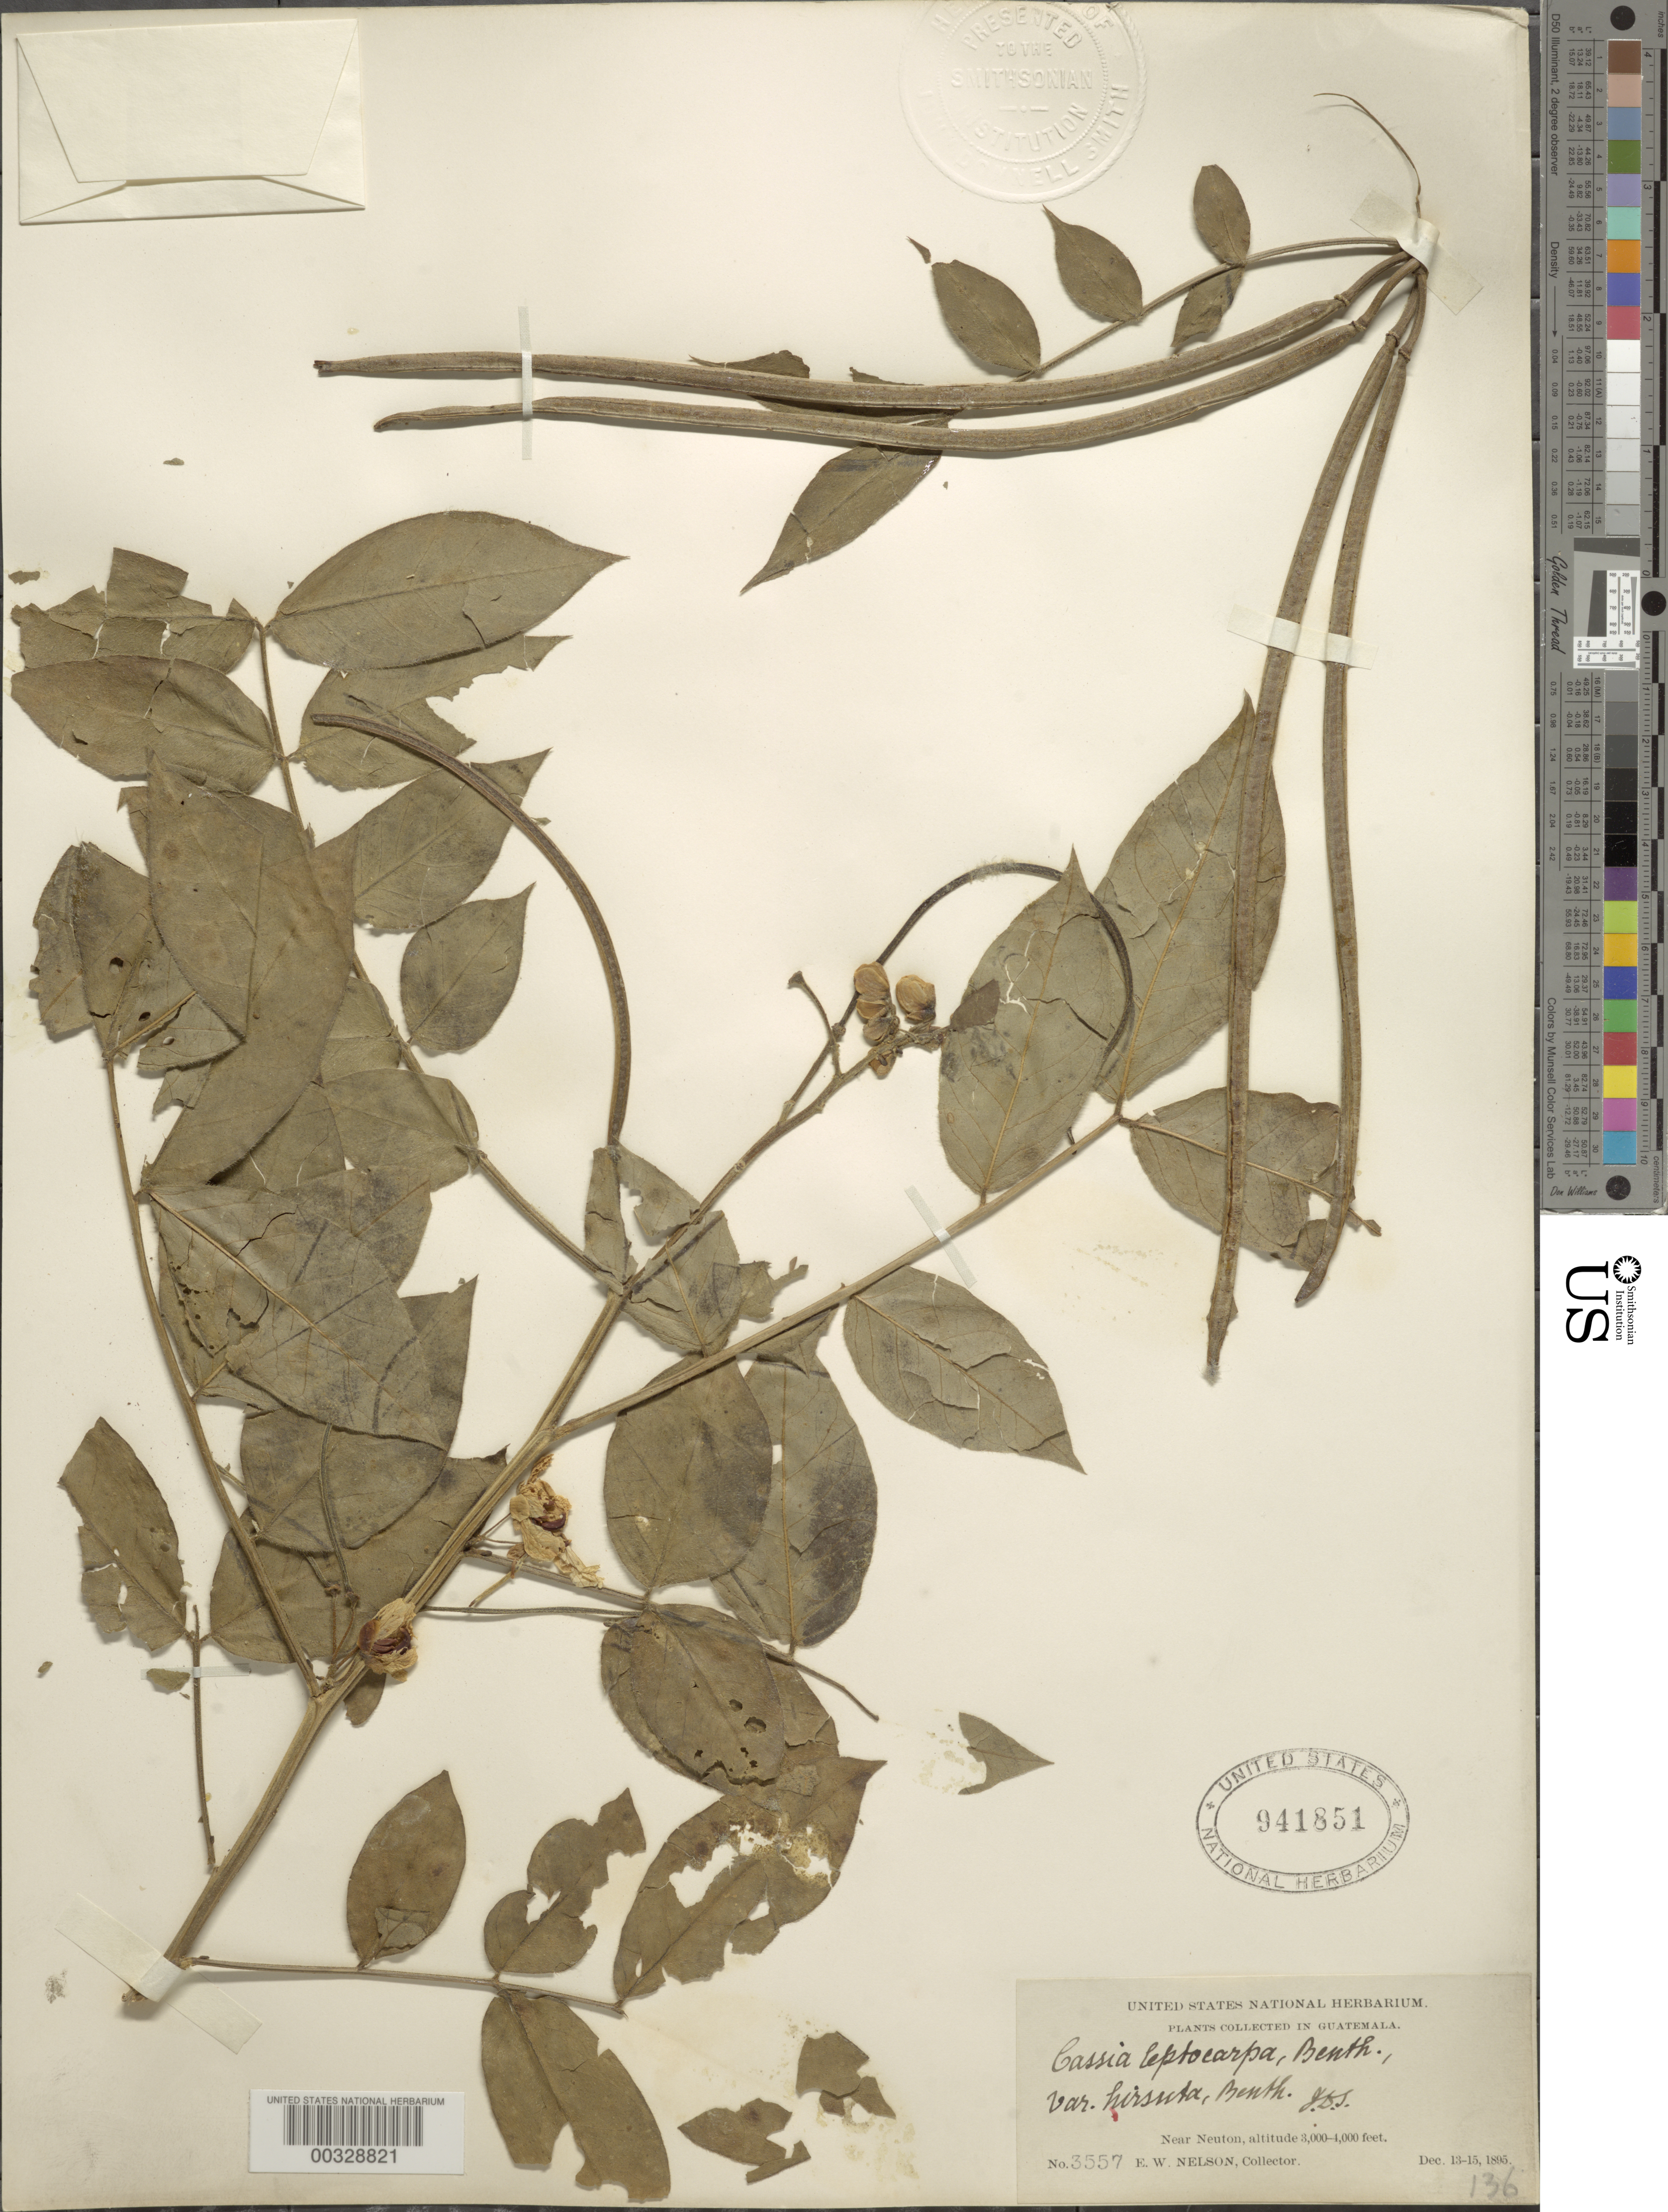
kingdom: Plantae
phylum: Tracheophyta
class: Magnoliopsida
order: Fabales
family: Fabaceae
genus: Senna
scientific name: Senna hirsuta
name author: (L.) H.S. Irwin & Barneby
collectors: E. W. Nelson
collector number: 3557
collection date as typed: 13 Dec 1895 to 15 Dec 1895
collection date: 1895-12-13/1895-12-15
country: Guatemala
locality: Near neuton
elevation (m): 914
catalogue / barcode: US 941851